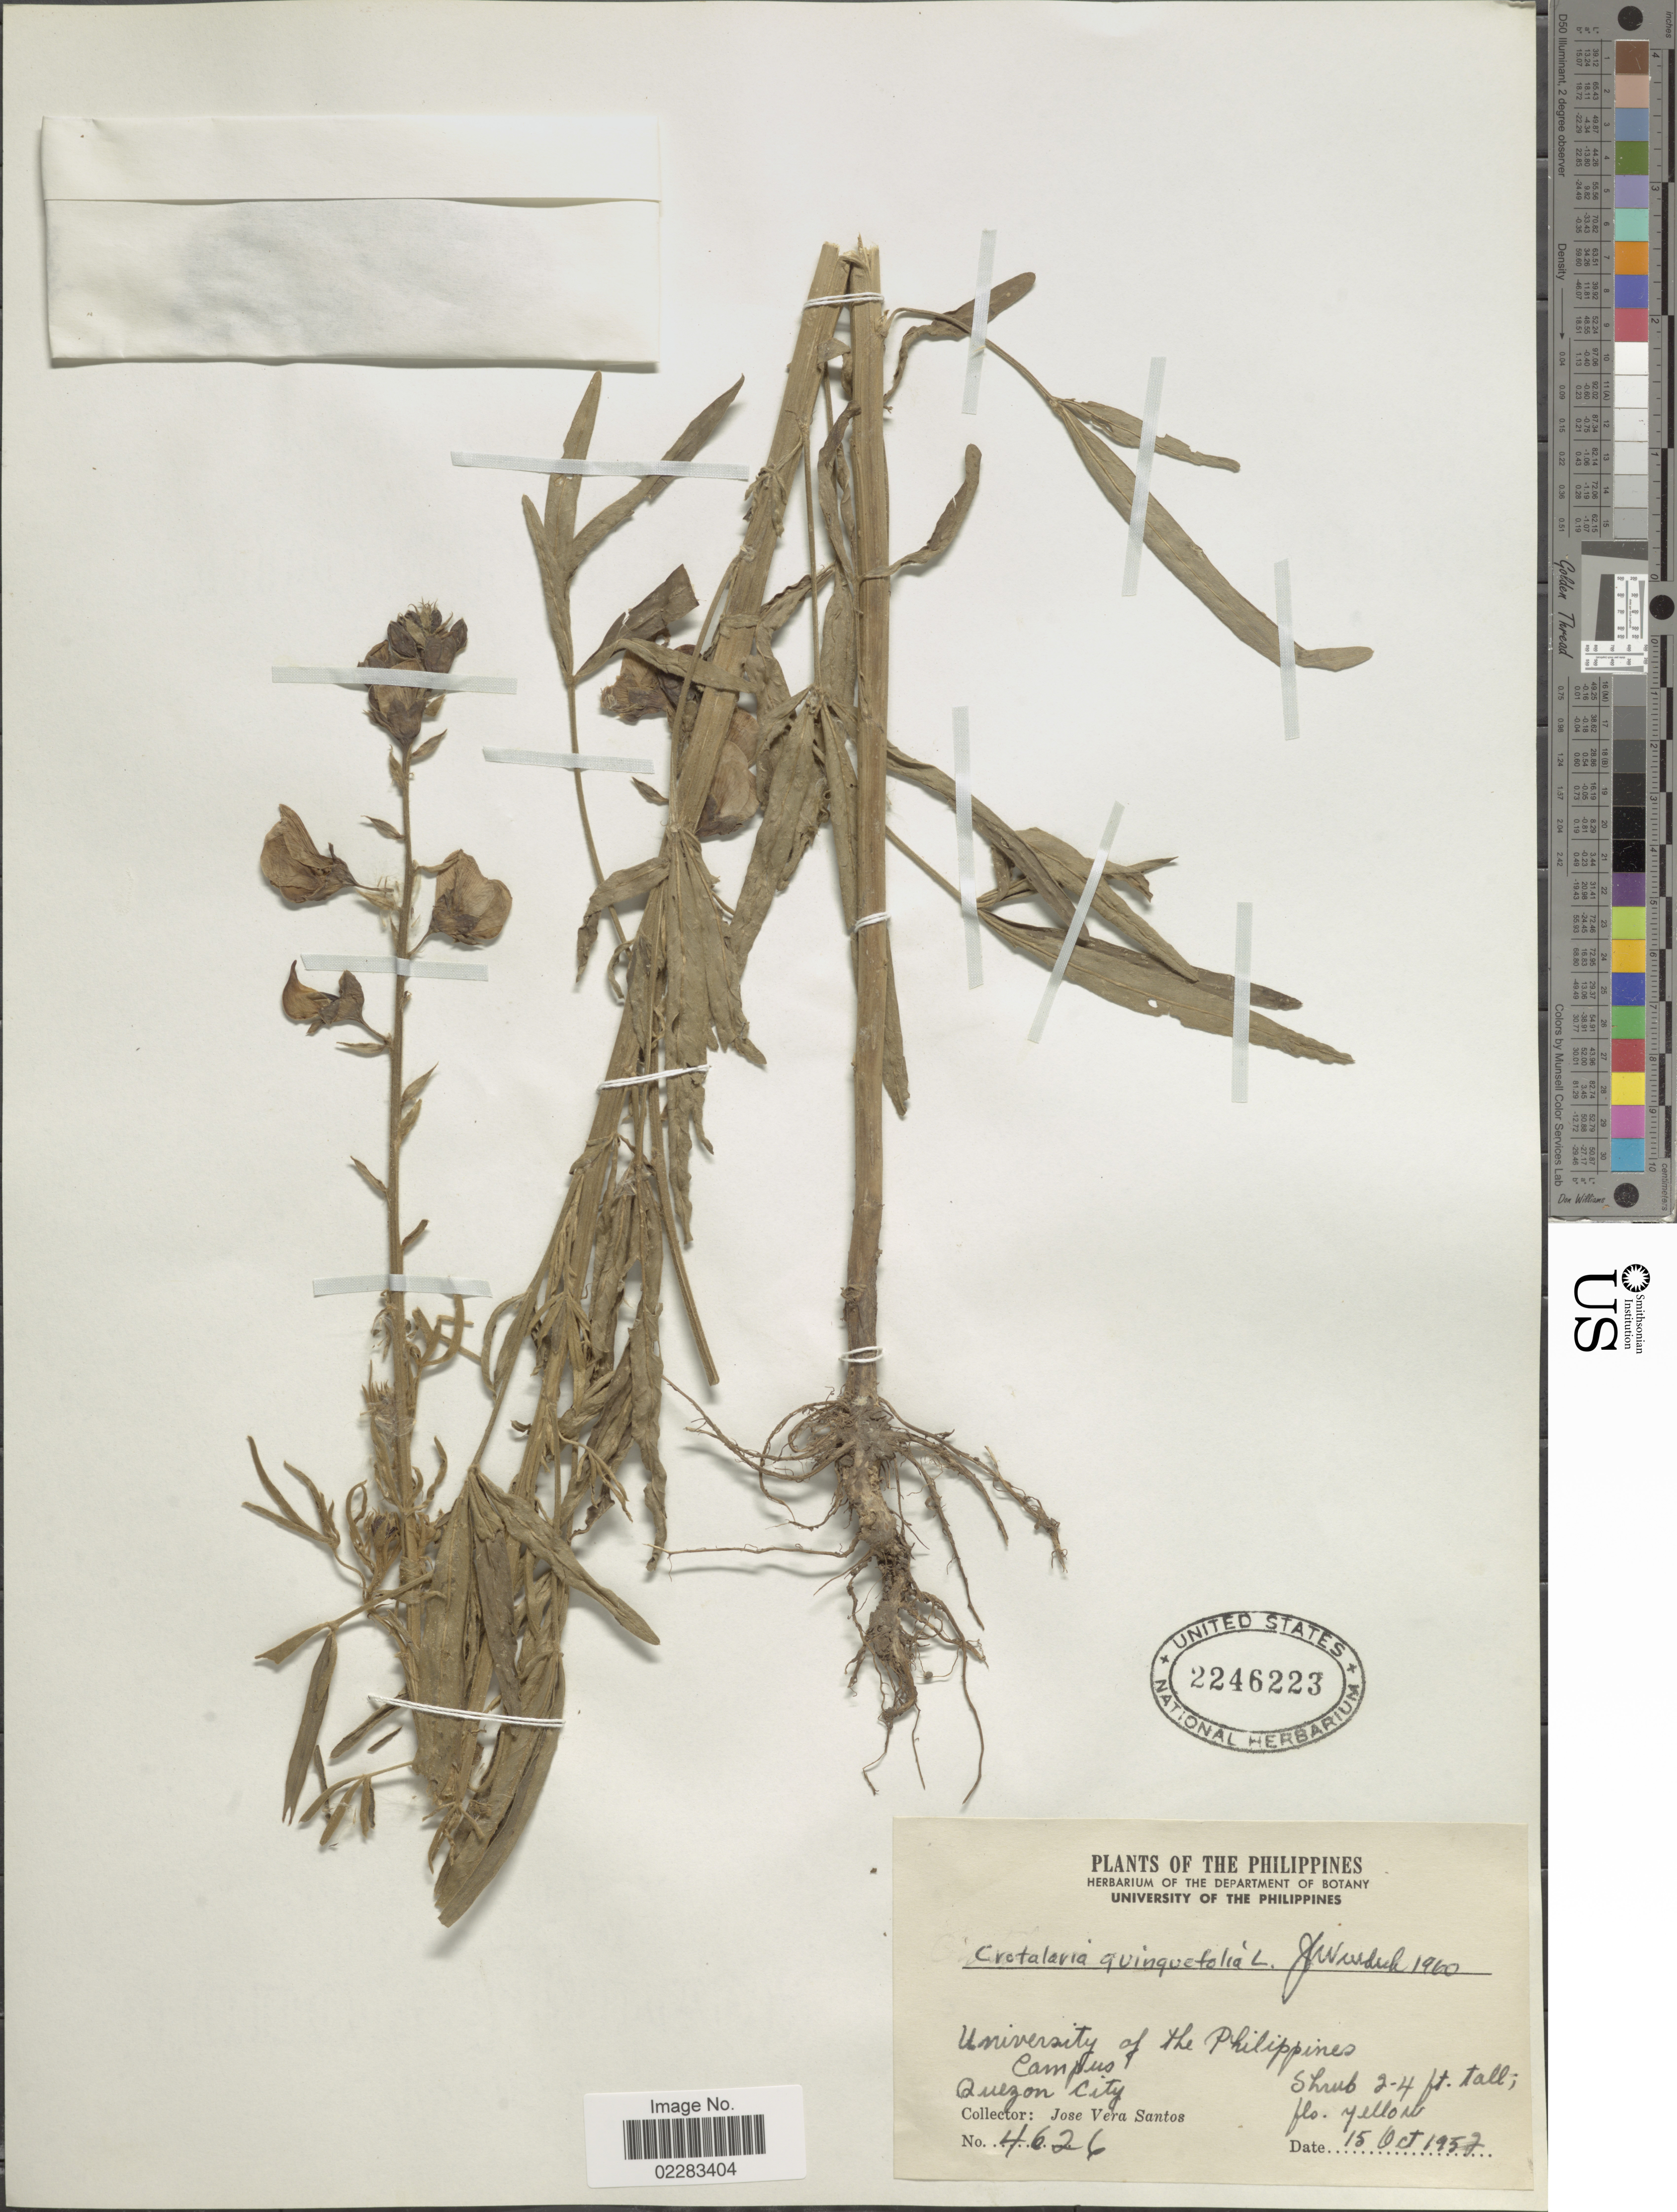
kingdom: Plantae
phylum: Tracheophyta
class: Magnoliopsida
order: Fabales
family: Fabaceae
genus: Crotalaria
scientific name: Crotalaria quinquefolia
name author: L.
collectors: J. V. Santos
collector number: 4626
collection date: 1957-10-15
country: Philippines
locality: University of the Philippines campus, Quezon City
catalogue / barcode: US 2246223